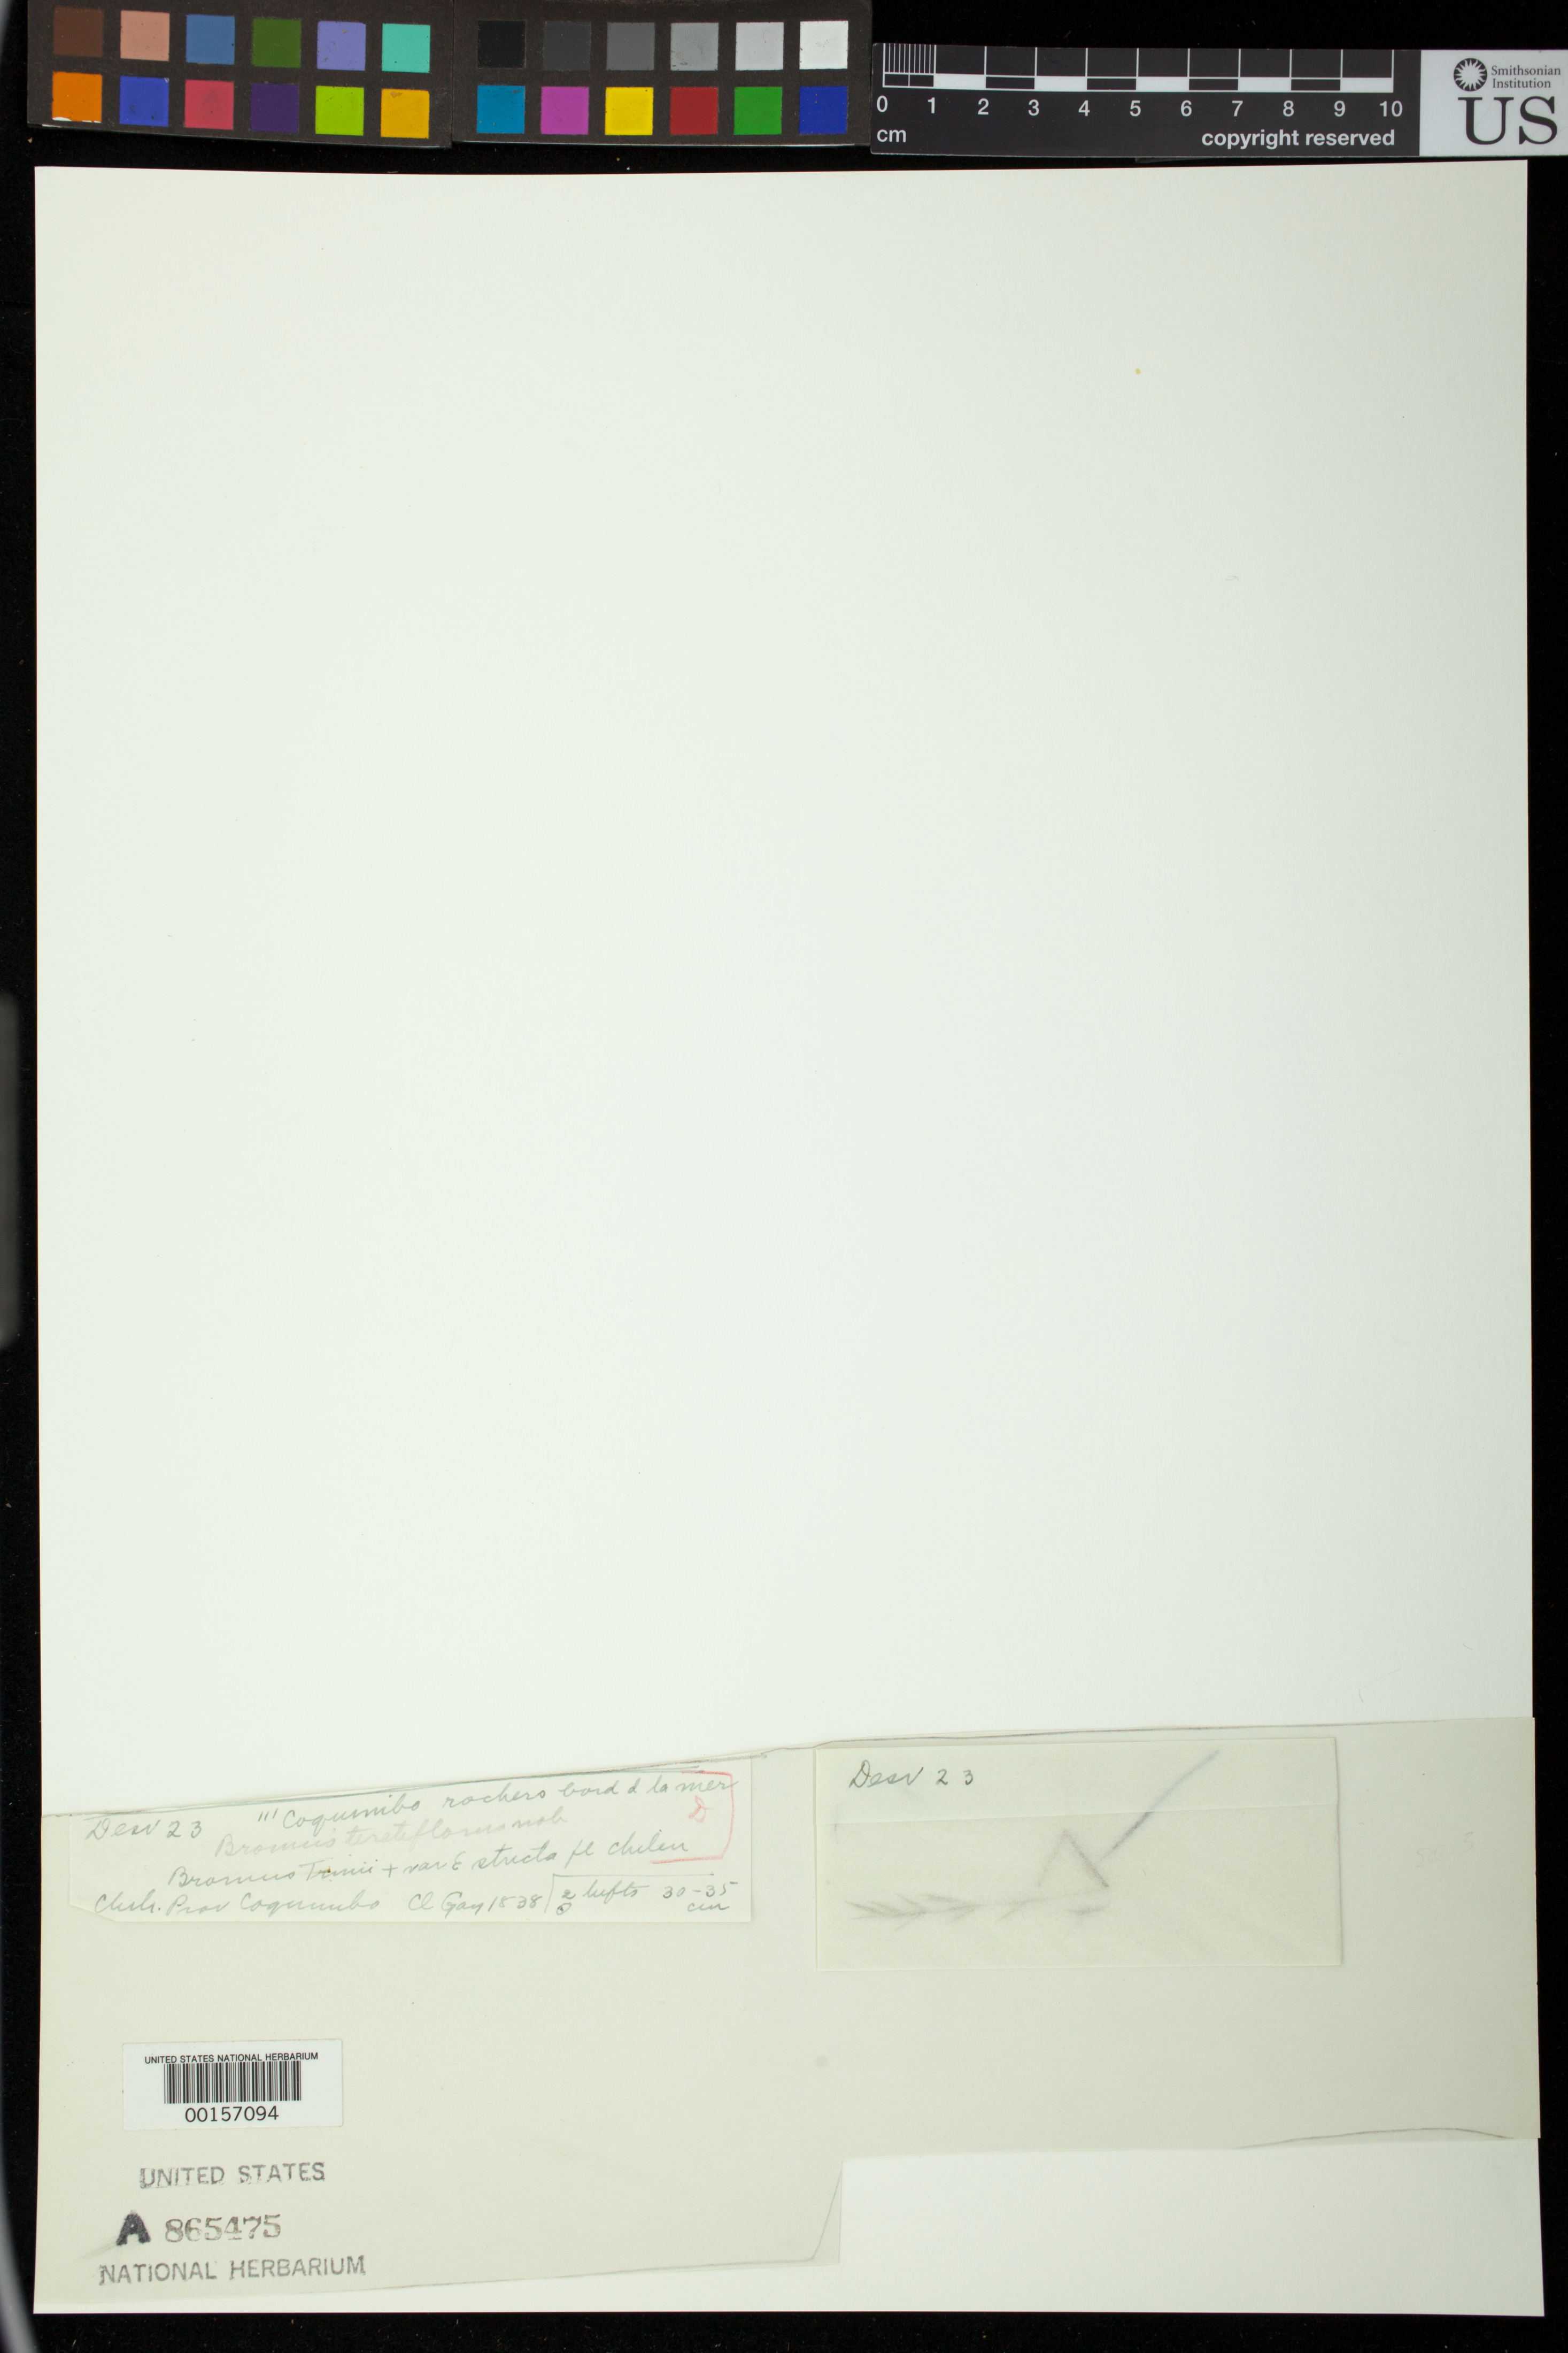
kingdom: Plantae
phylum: Tracheophyta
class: Liliopsida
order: Poales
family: Poaceae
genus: Bromus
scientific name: Bromus trinii var. stricta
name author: É. Desv. in Gay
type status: Type Fragment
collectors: C. Gay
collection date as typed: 1838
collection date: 1838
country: Chile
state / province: Coquimbo (IV)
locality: Penascos Maritimos.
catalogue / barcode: US 865475A